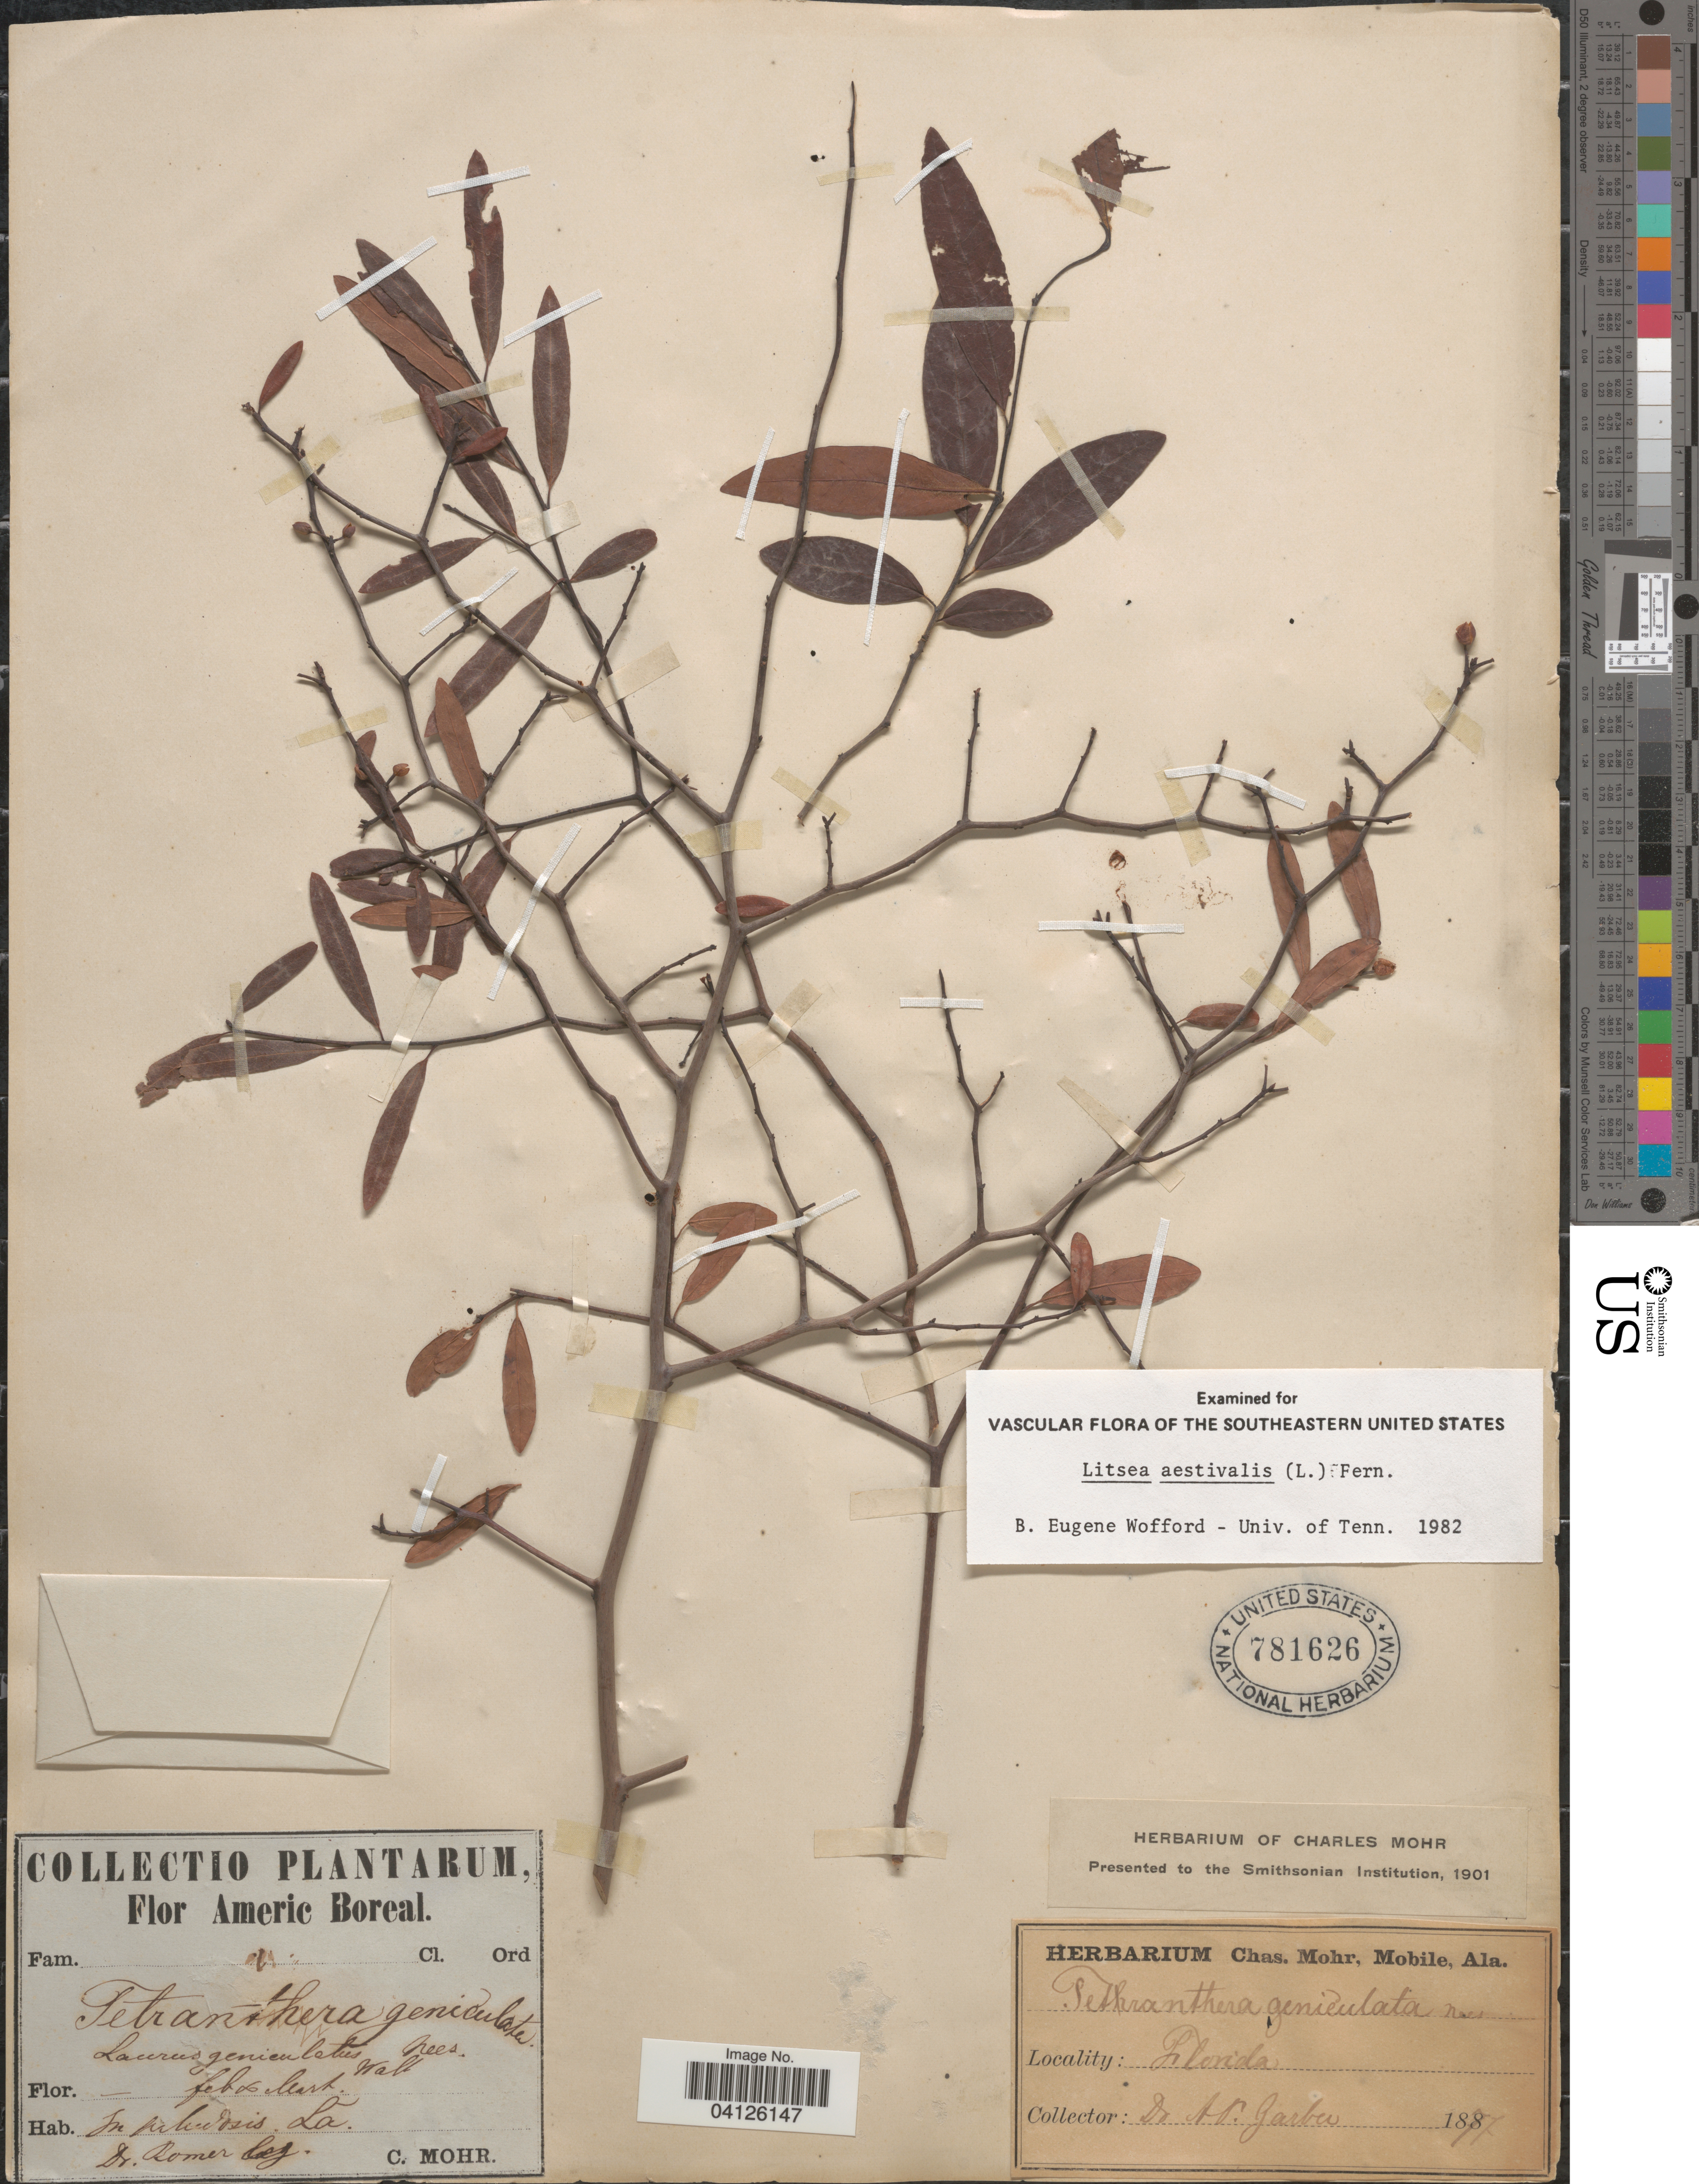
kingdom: Plantae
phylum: Tracheophyta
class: Magnoliopsida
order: Laurales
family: Lauraceae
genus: Litsea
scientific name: Litsea aestivalis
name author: (L.) Fernald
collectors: -. Romer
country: United States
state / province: Louisiana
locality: In paludosis [interpreted]. La. Americ Boreal.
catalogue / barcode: US 781626